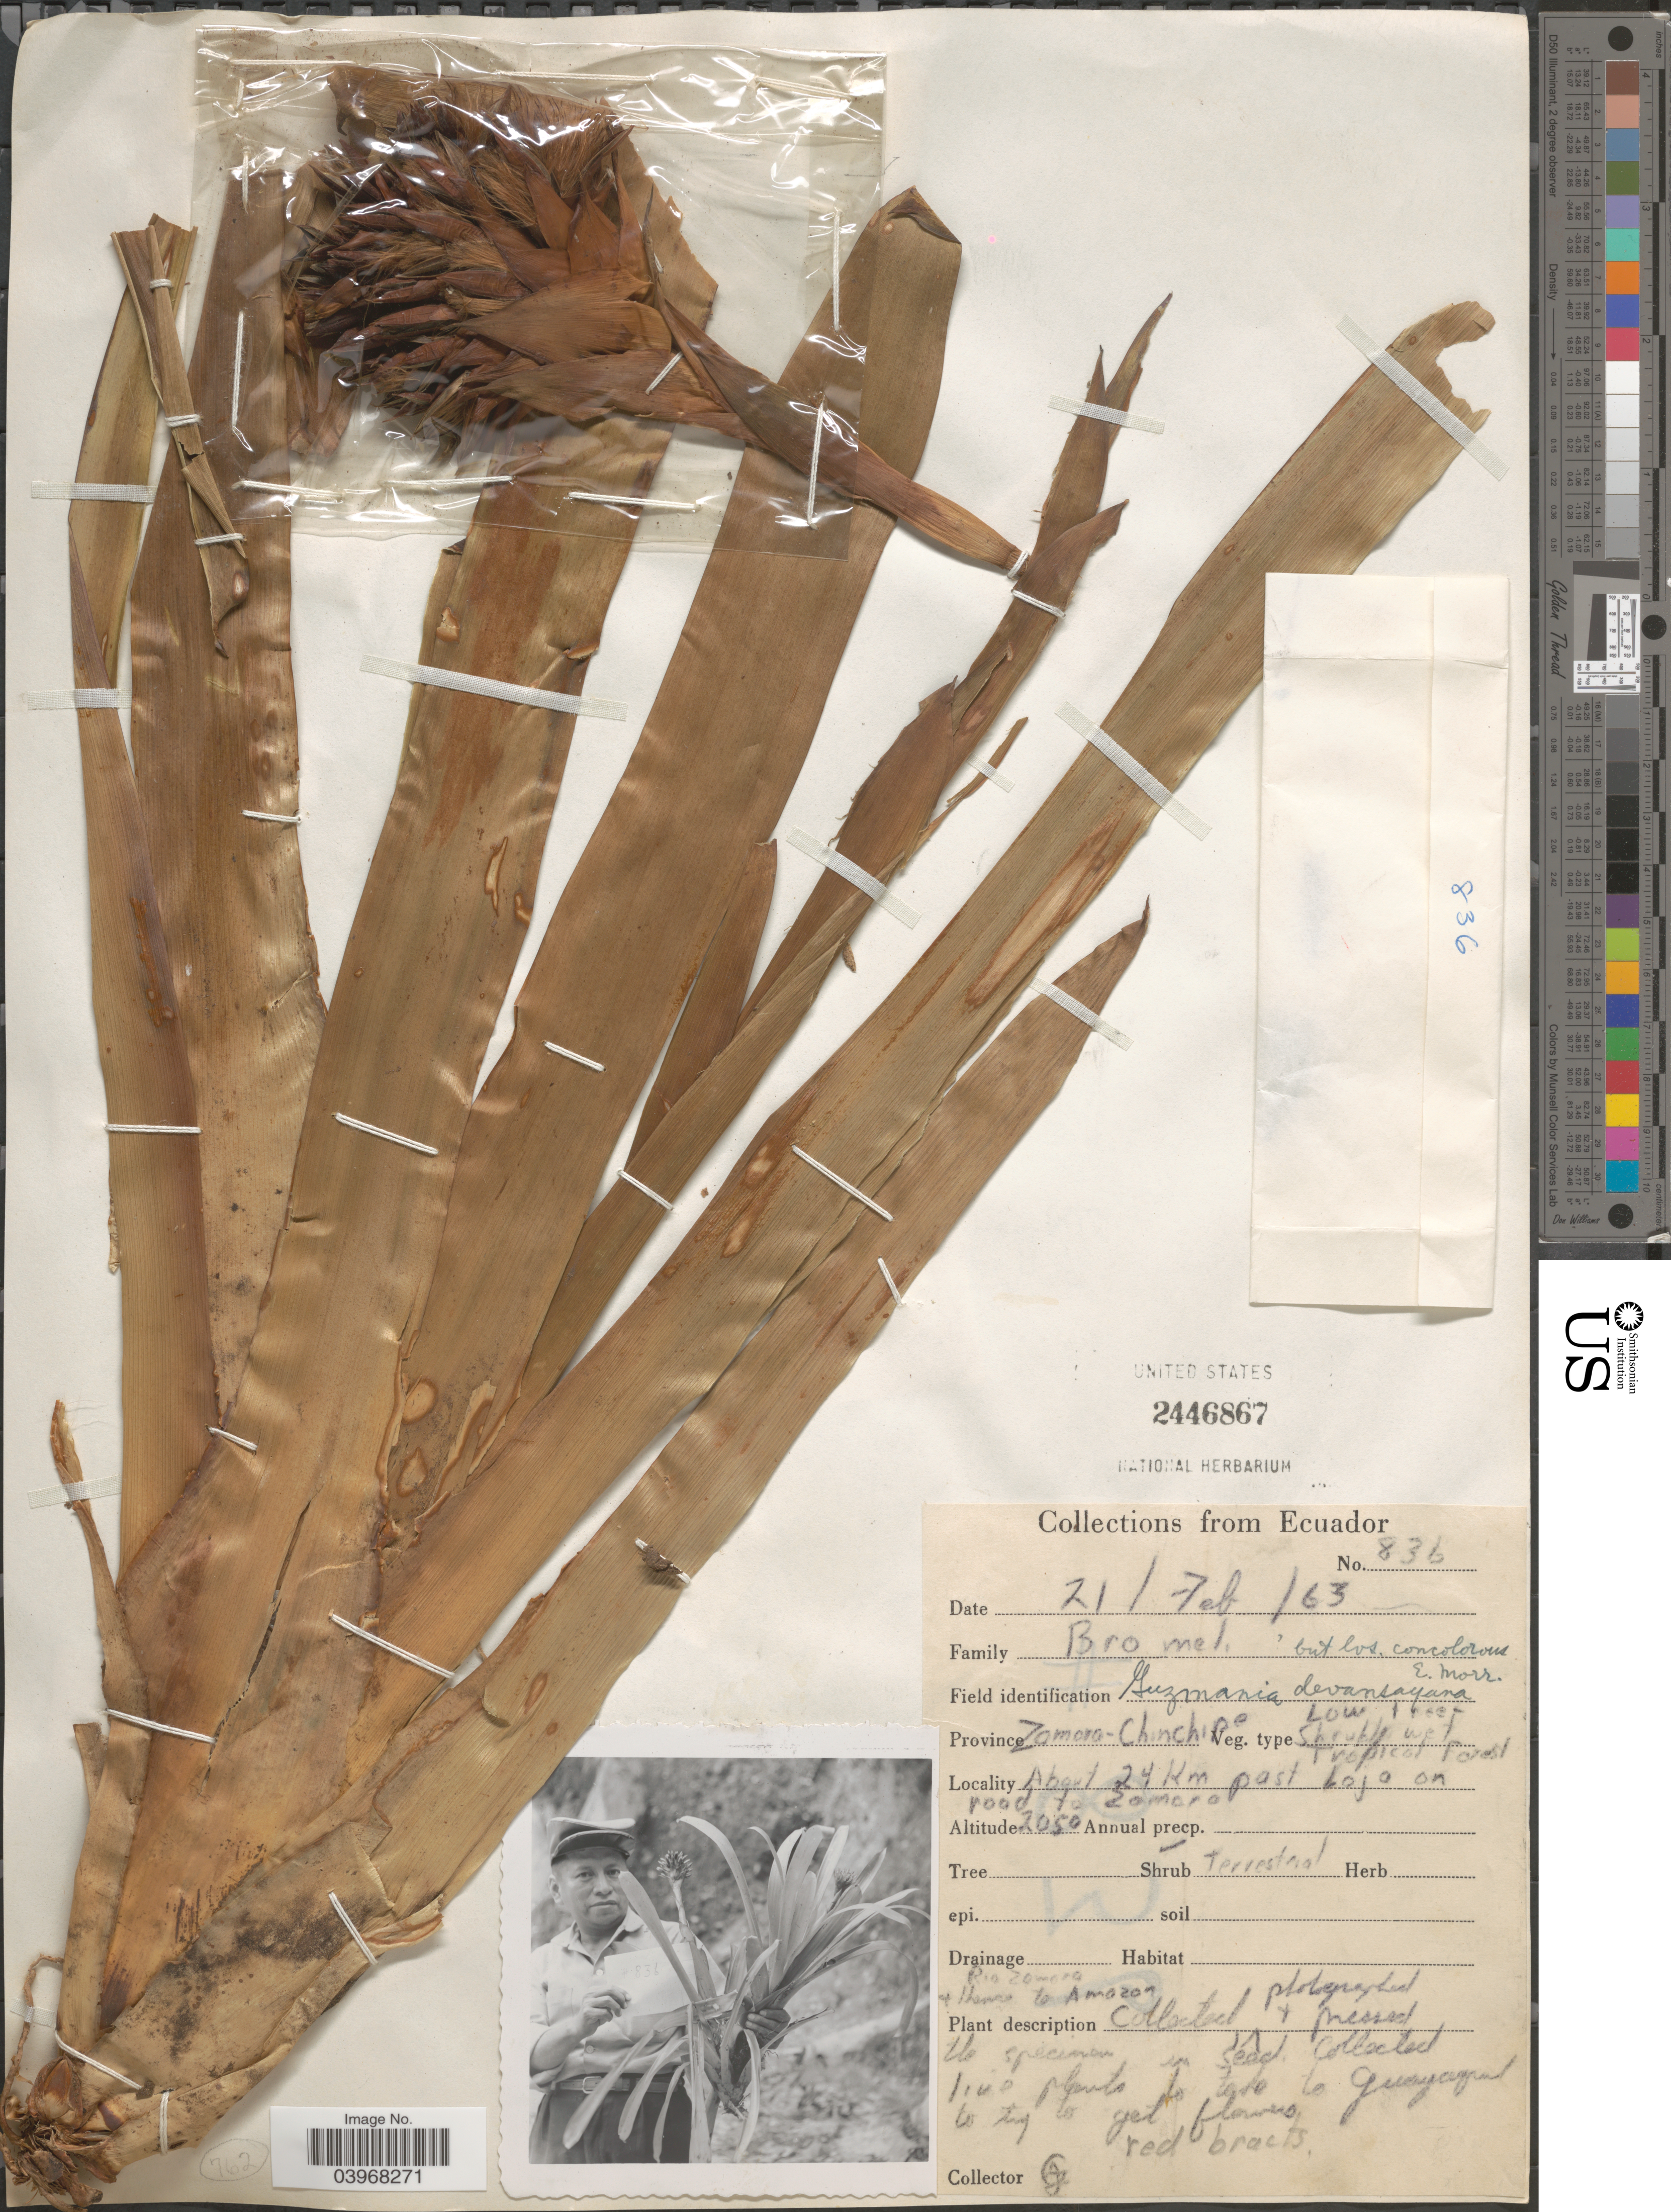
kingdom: Plantae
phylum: Tracheophyta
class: Liliopsida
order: Poales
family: Bromeliaceae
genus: Guzmania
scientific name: Guzmania devansayana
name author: É. Morren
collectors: G. J.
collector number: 836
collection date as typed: Transcribed d/m/y: 21/2/63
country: Ecuador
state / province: Zamora-Chinchipe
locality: About 24 Km past Loja and road to Zamora. Drainage Area Rio Zamora & home [interpreted] to Amazon.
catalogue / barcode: US 2446867